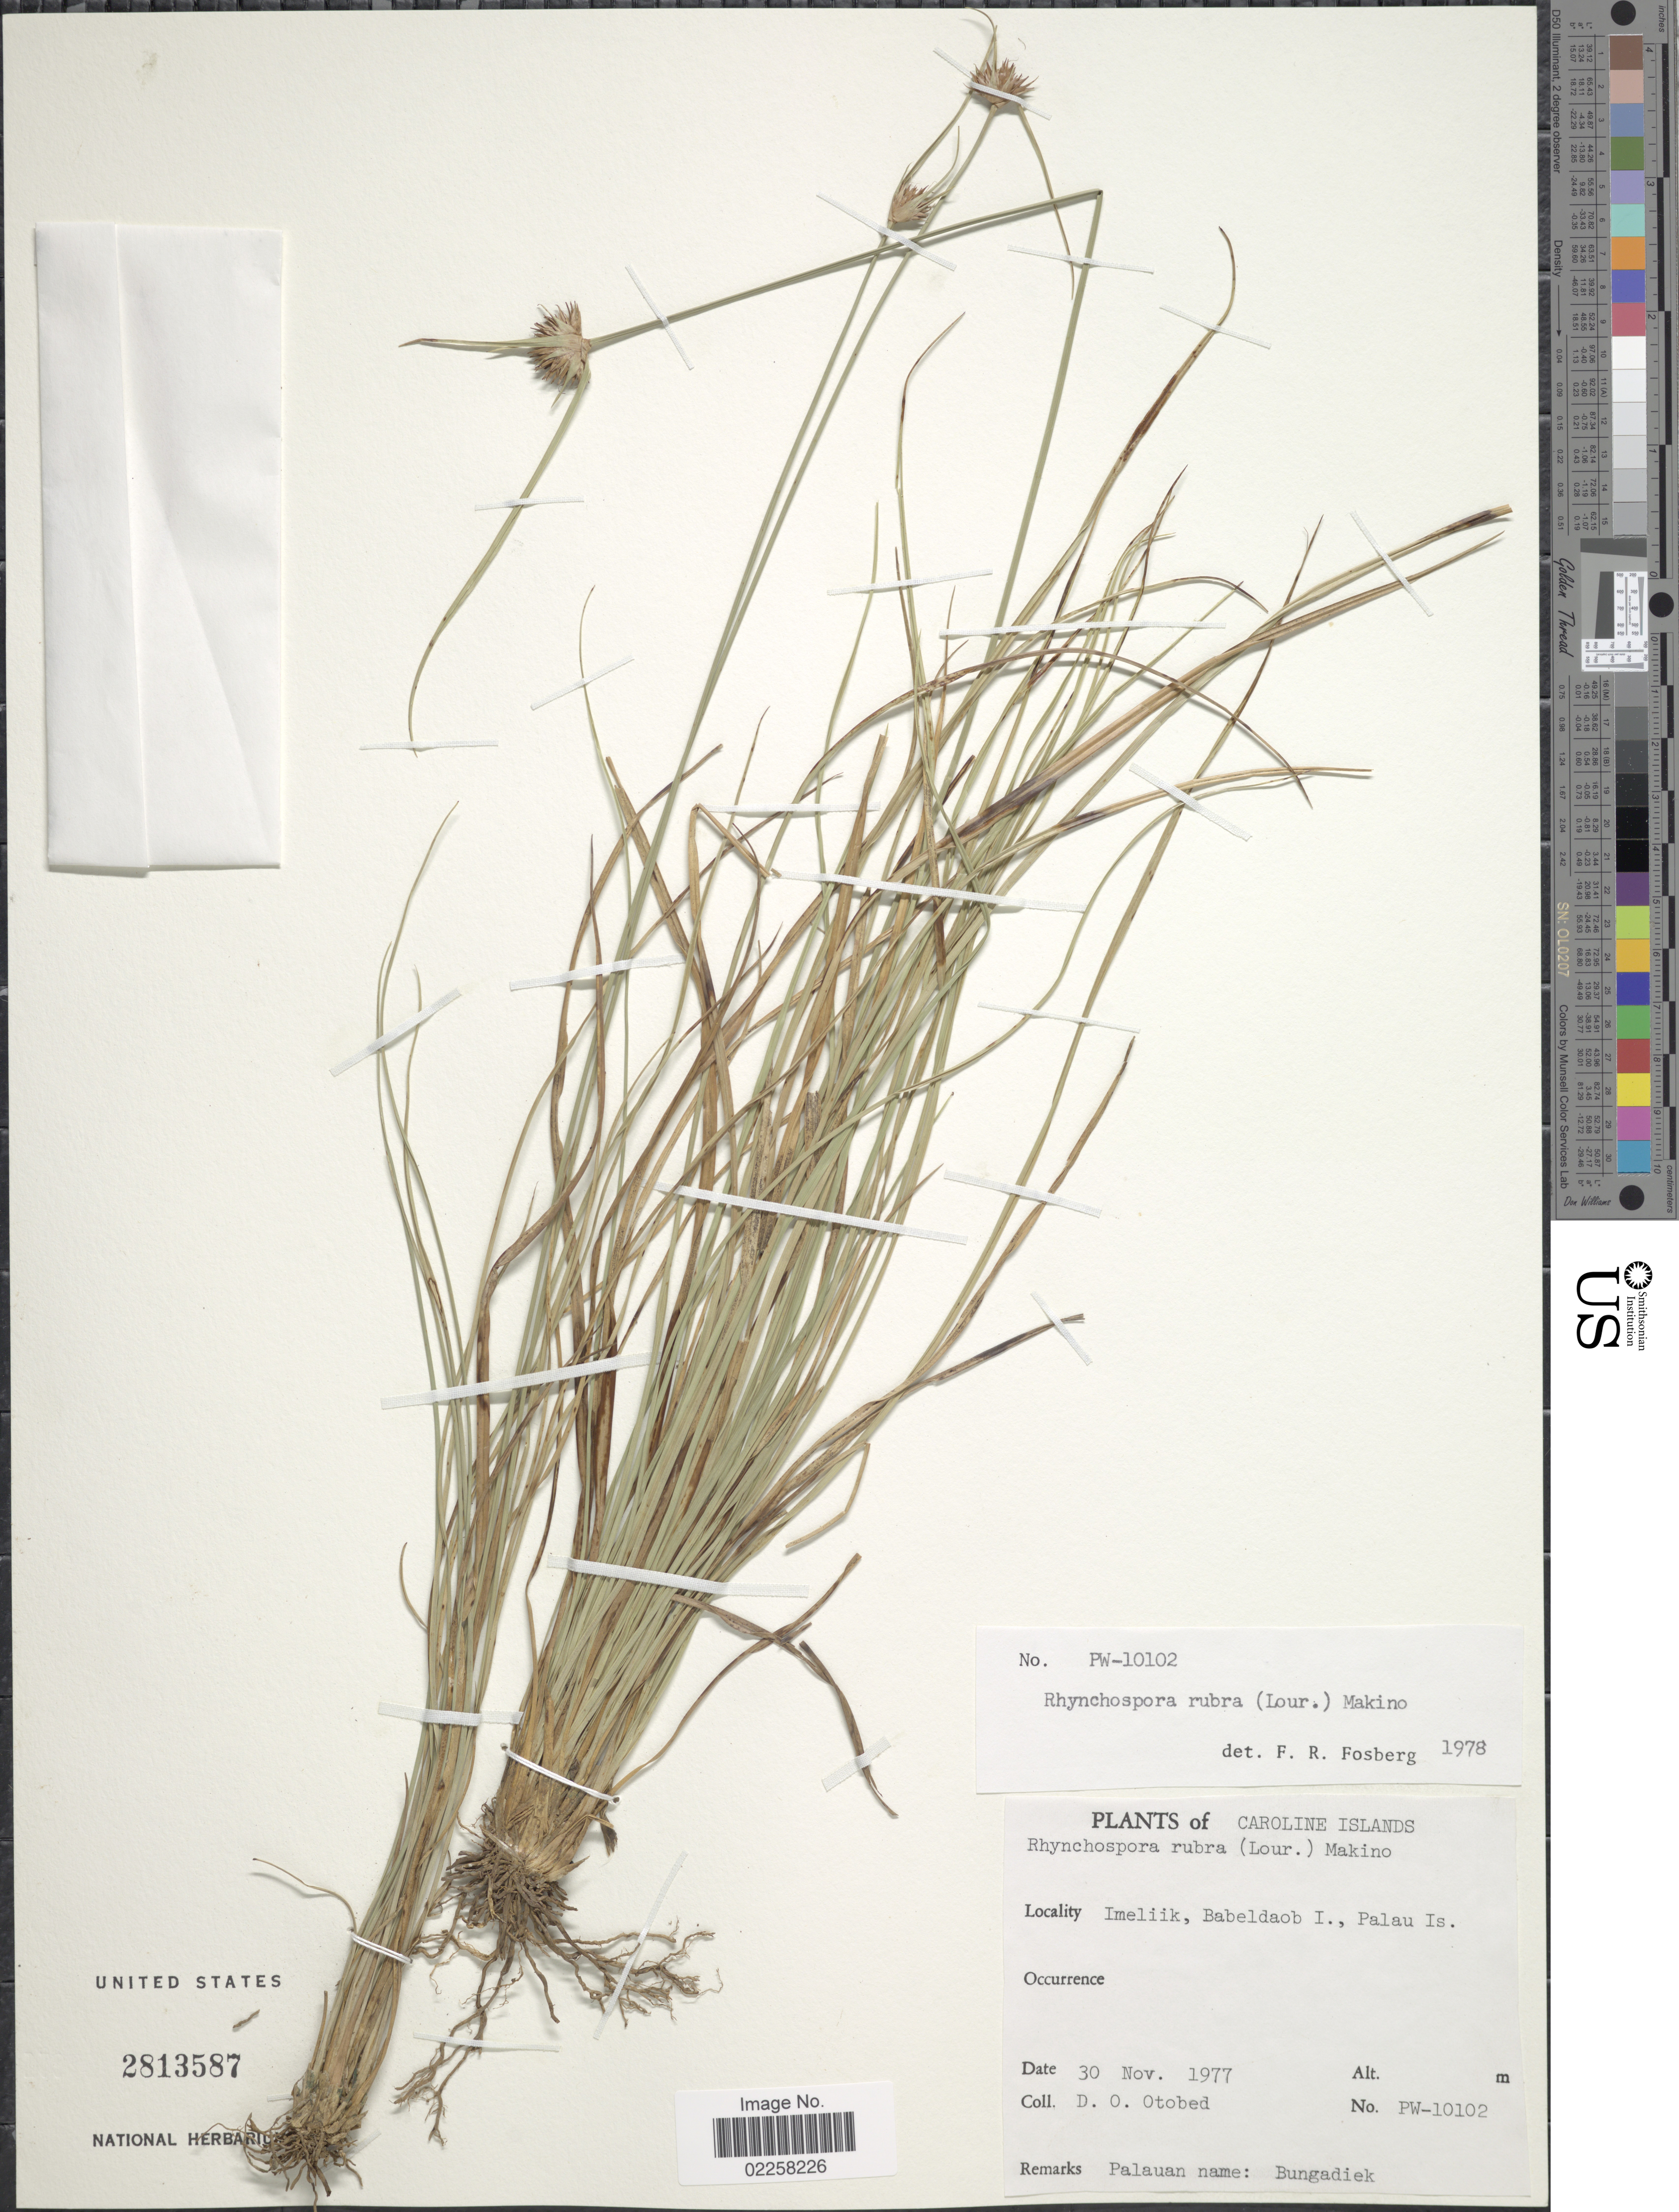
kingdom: Plantae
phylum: Tracheophyta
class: Liliopsida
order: Poales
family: Cyperaceae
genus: Rhynchospora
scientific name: Rhynchospora rubra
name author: (Lour.) Makino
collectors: D. O. Otobed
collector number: PW-10102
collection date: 1977-11-30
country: Palau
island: Babeldaob [Babelthuap]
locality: Caroline Islands, Imeliik, Babeldaob I., Palau Is.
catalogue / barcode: US 2813587